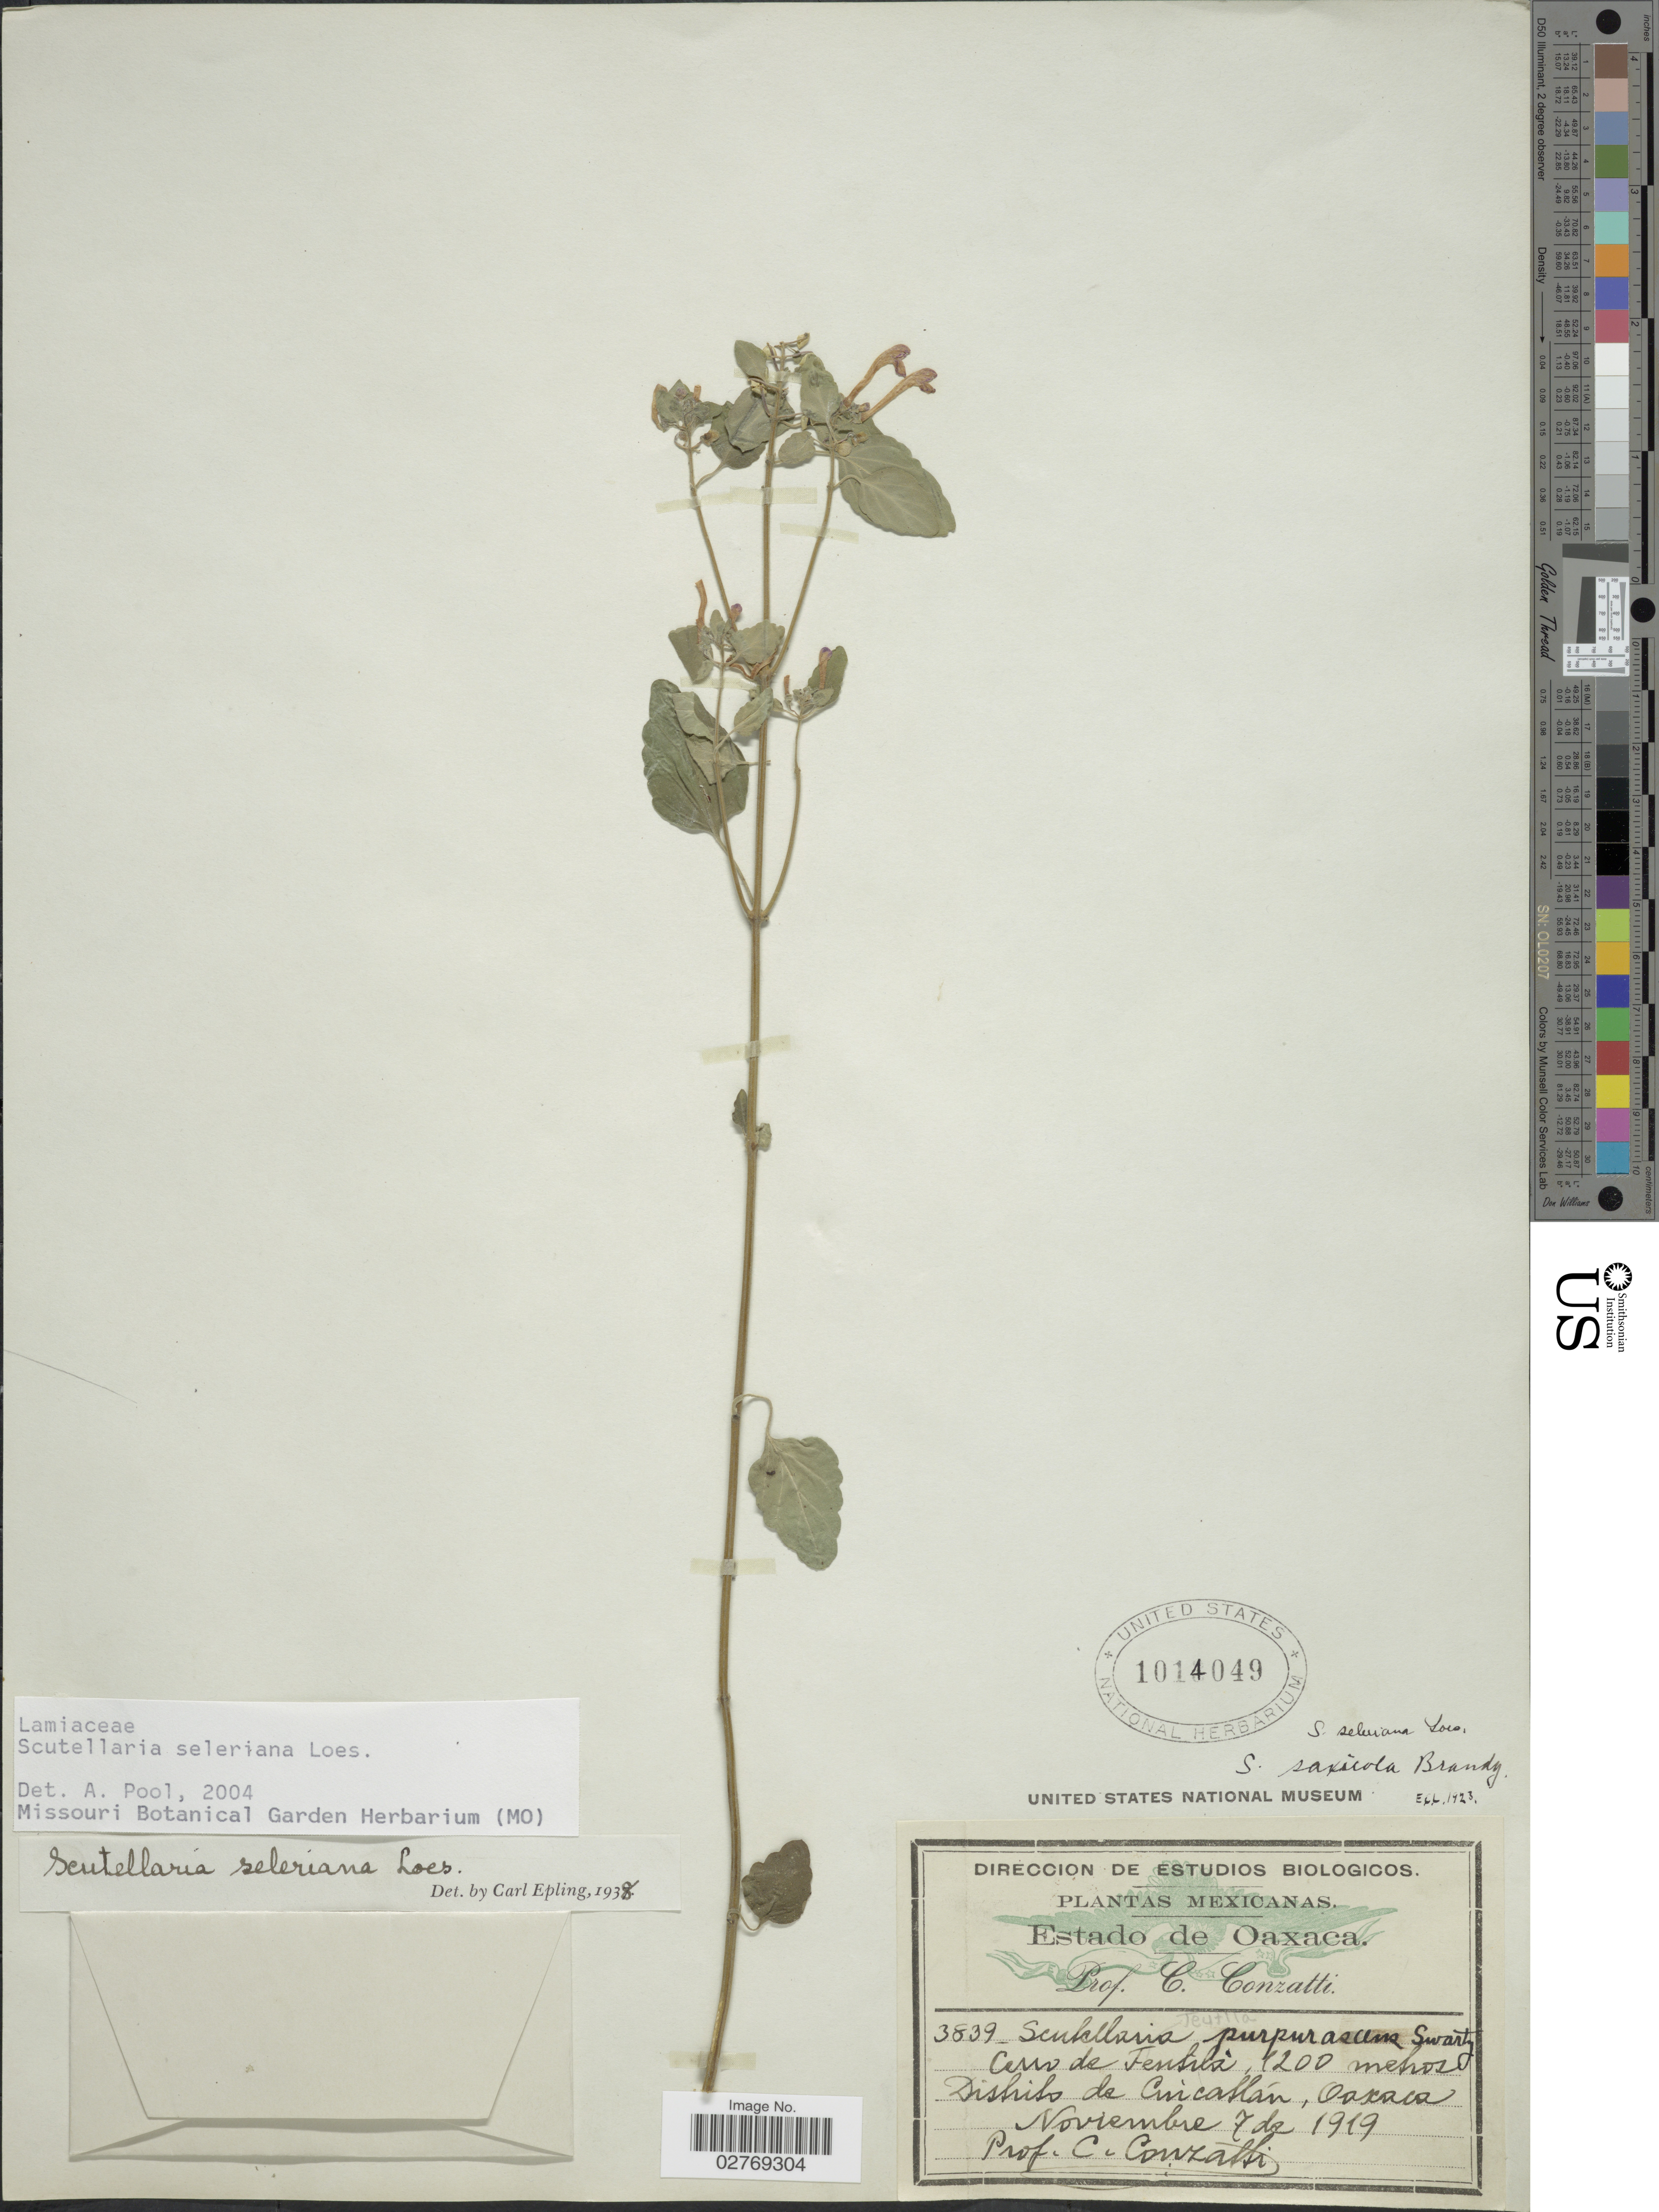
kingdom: Plantae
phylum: Tracheophyta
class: Magnoliopsida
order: Lamiales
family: Lamiaceae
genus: Scutellaria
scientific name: Scutellaria seleriana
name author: Loes.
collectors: C. Conzatti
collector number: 3839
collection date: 1919-11-07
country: Mexico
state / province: Oaxaca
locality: Estado de Oaxaca, Distrito de Cuicatlán.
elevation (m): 1200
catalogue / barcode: US 1014049